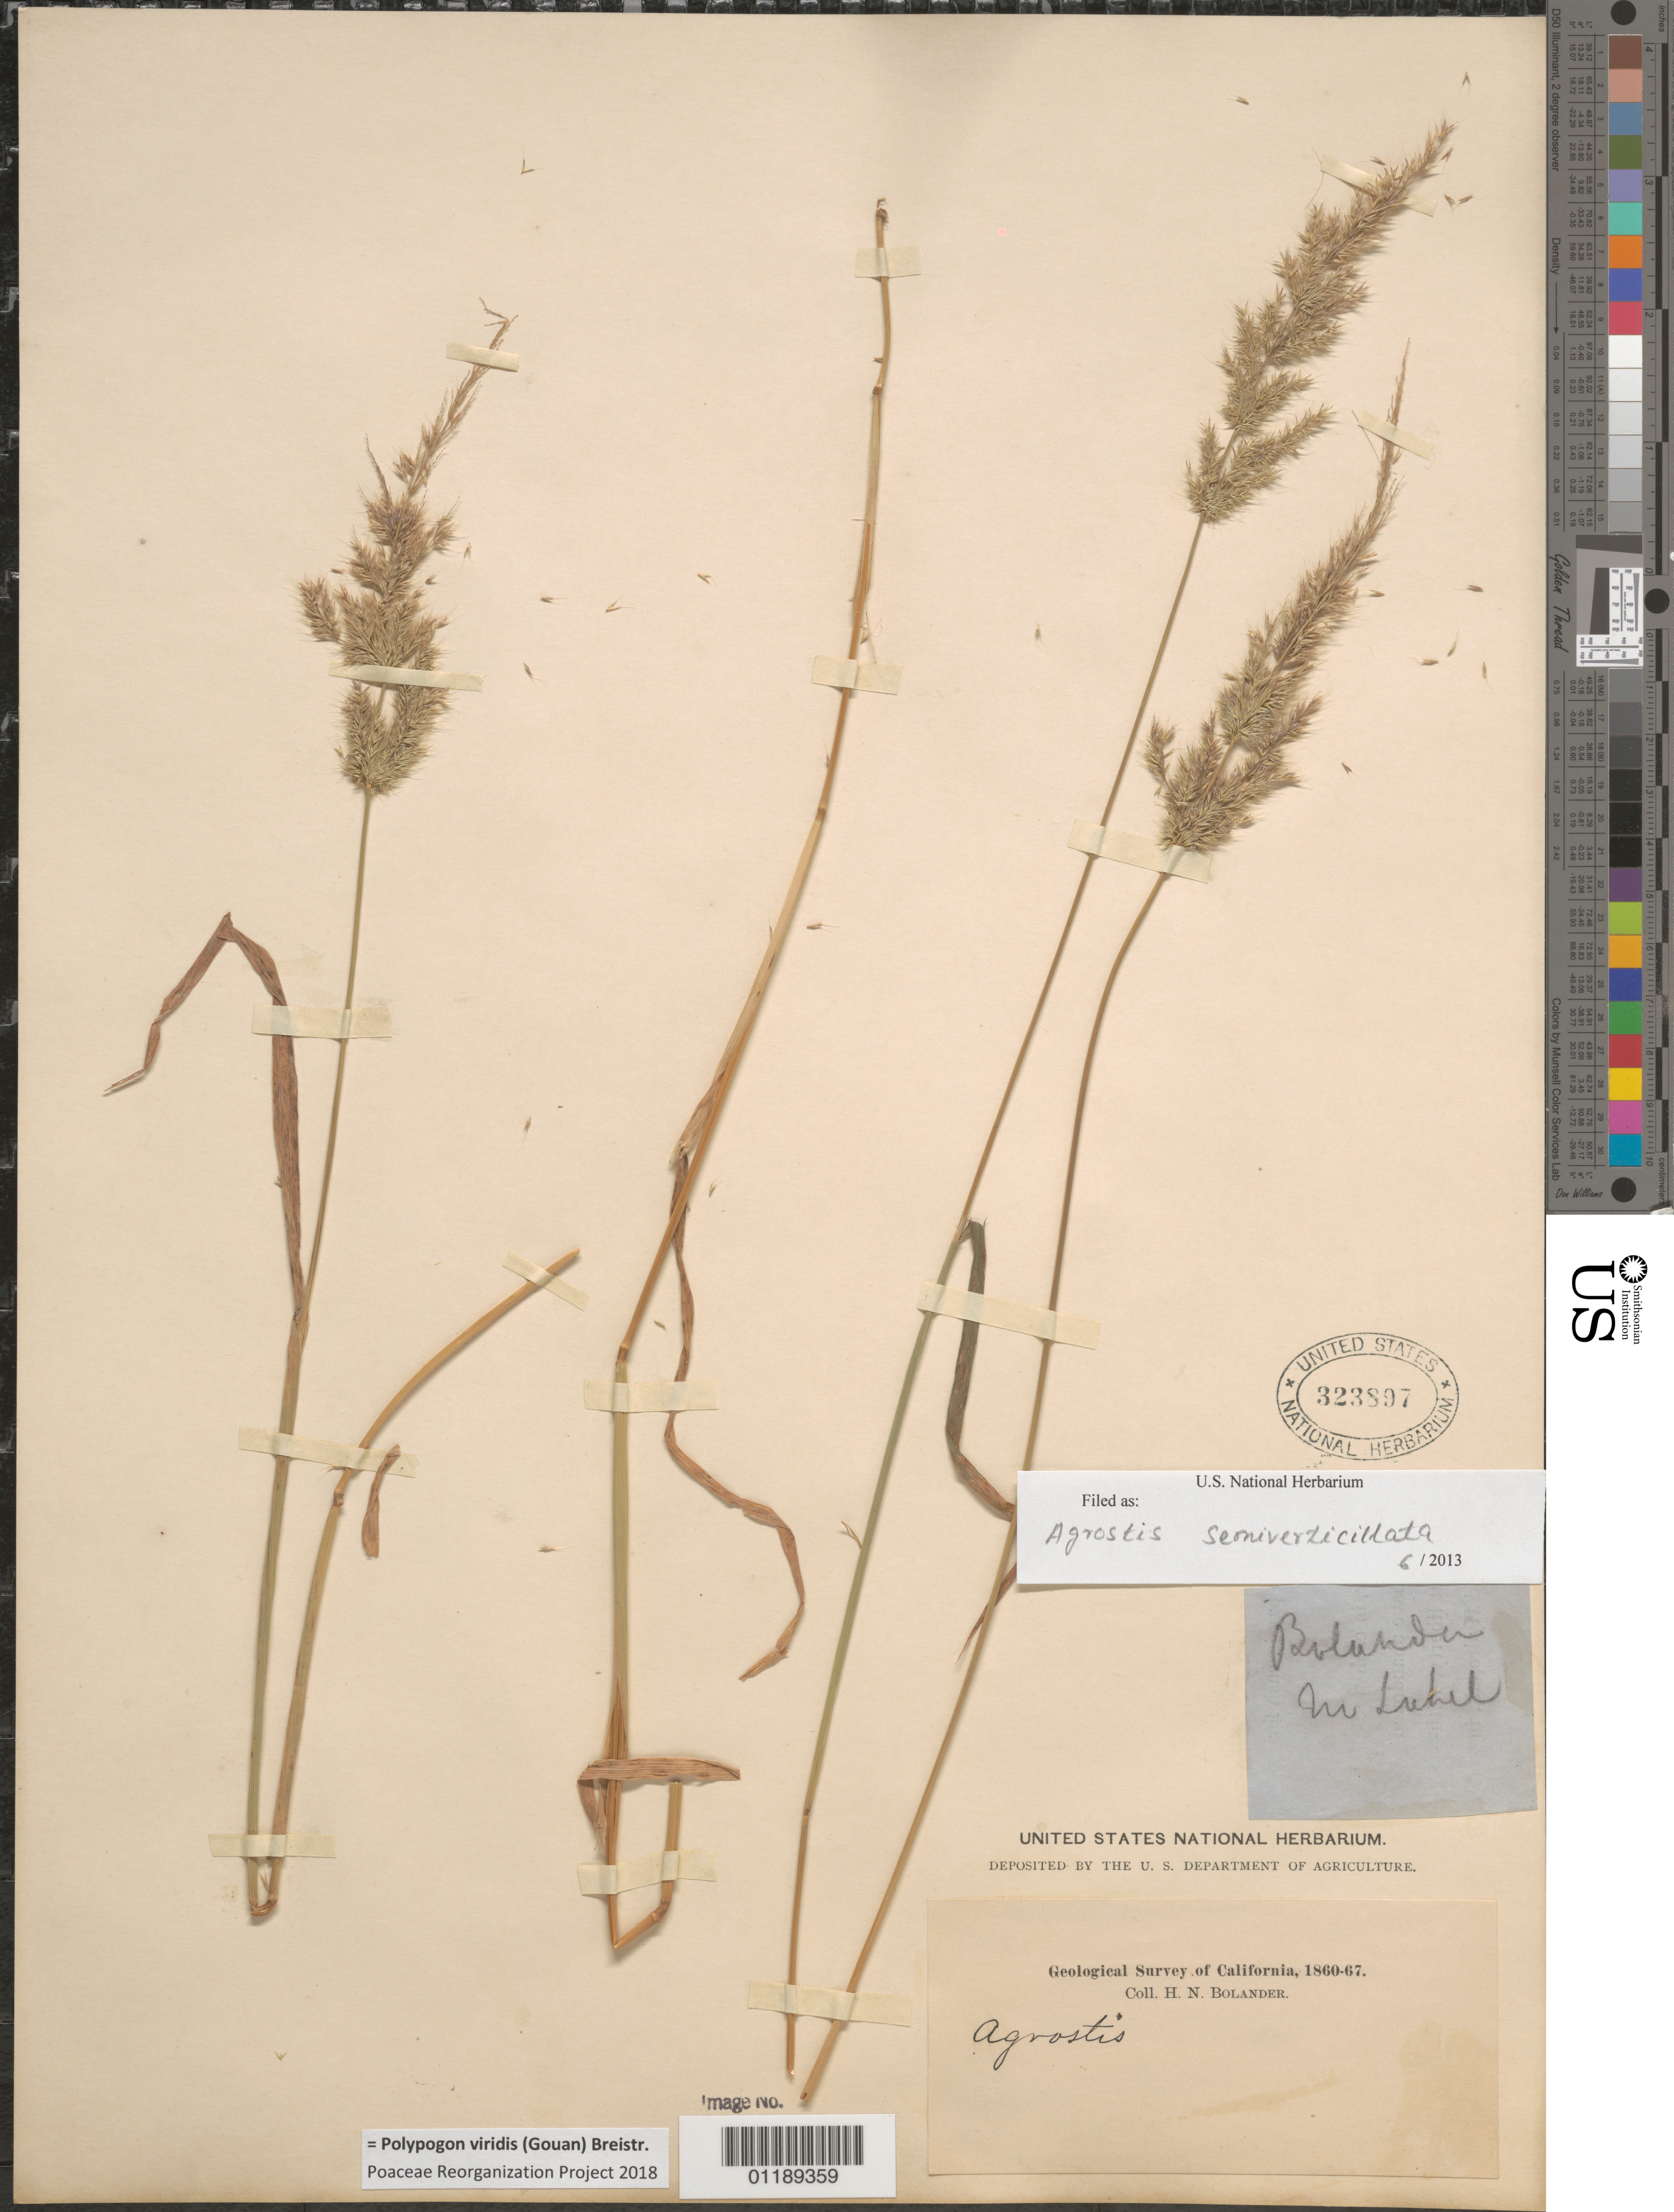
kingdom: Plantae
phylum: Tracheophyta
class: Liliopsida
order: Poales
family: Poaceae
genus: Polypogon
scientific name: Polypogon viridis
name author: (Gouan) Breistroffer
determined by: Poaceae Reorganization Project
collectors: H. Bolander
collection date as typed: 1860 to -- -- 1867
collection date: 1860/1867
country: United States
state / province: California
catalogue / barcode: US 323897